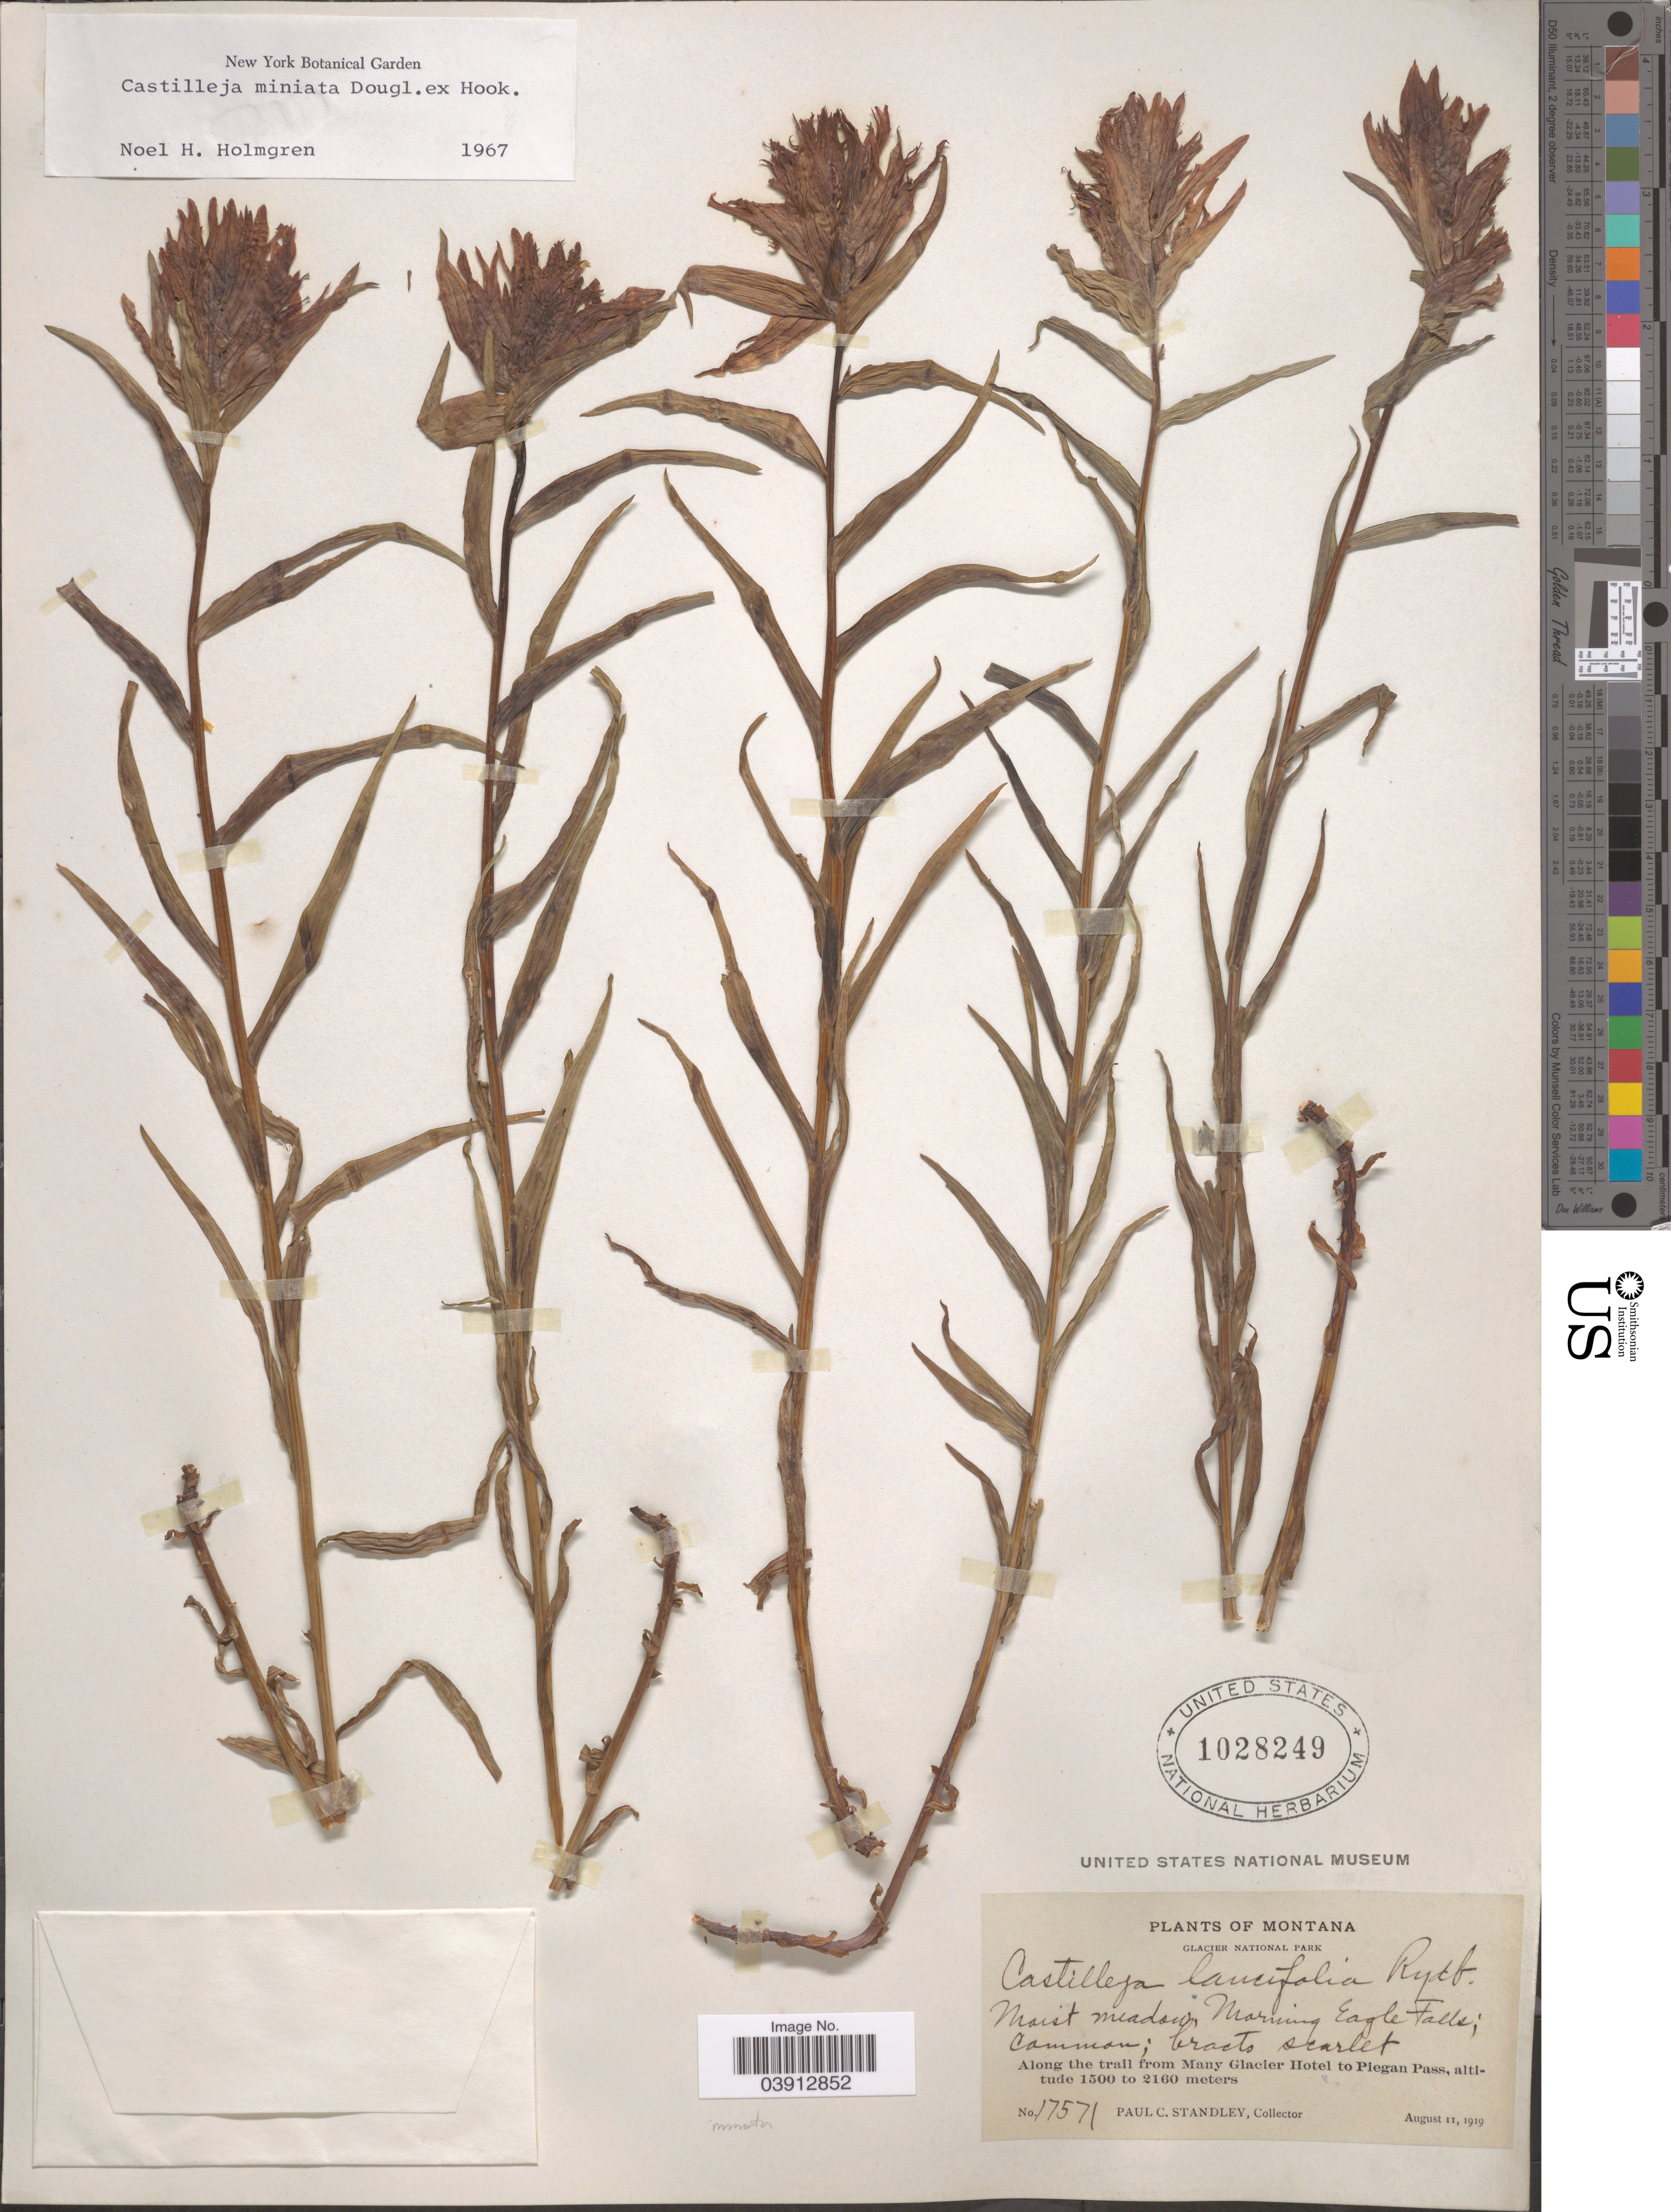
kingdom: Plantae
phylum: Tracheophyta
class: Magnoliopsida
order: Lamiales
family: Orobanchaceae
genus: Castilleja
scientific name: Castilleja miniata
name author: Douglas ex Hook.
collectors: P. C. Standley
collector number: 17571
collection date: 1919-08-11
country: United States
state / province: Montana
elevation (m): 1500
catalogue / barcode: US 1028249